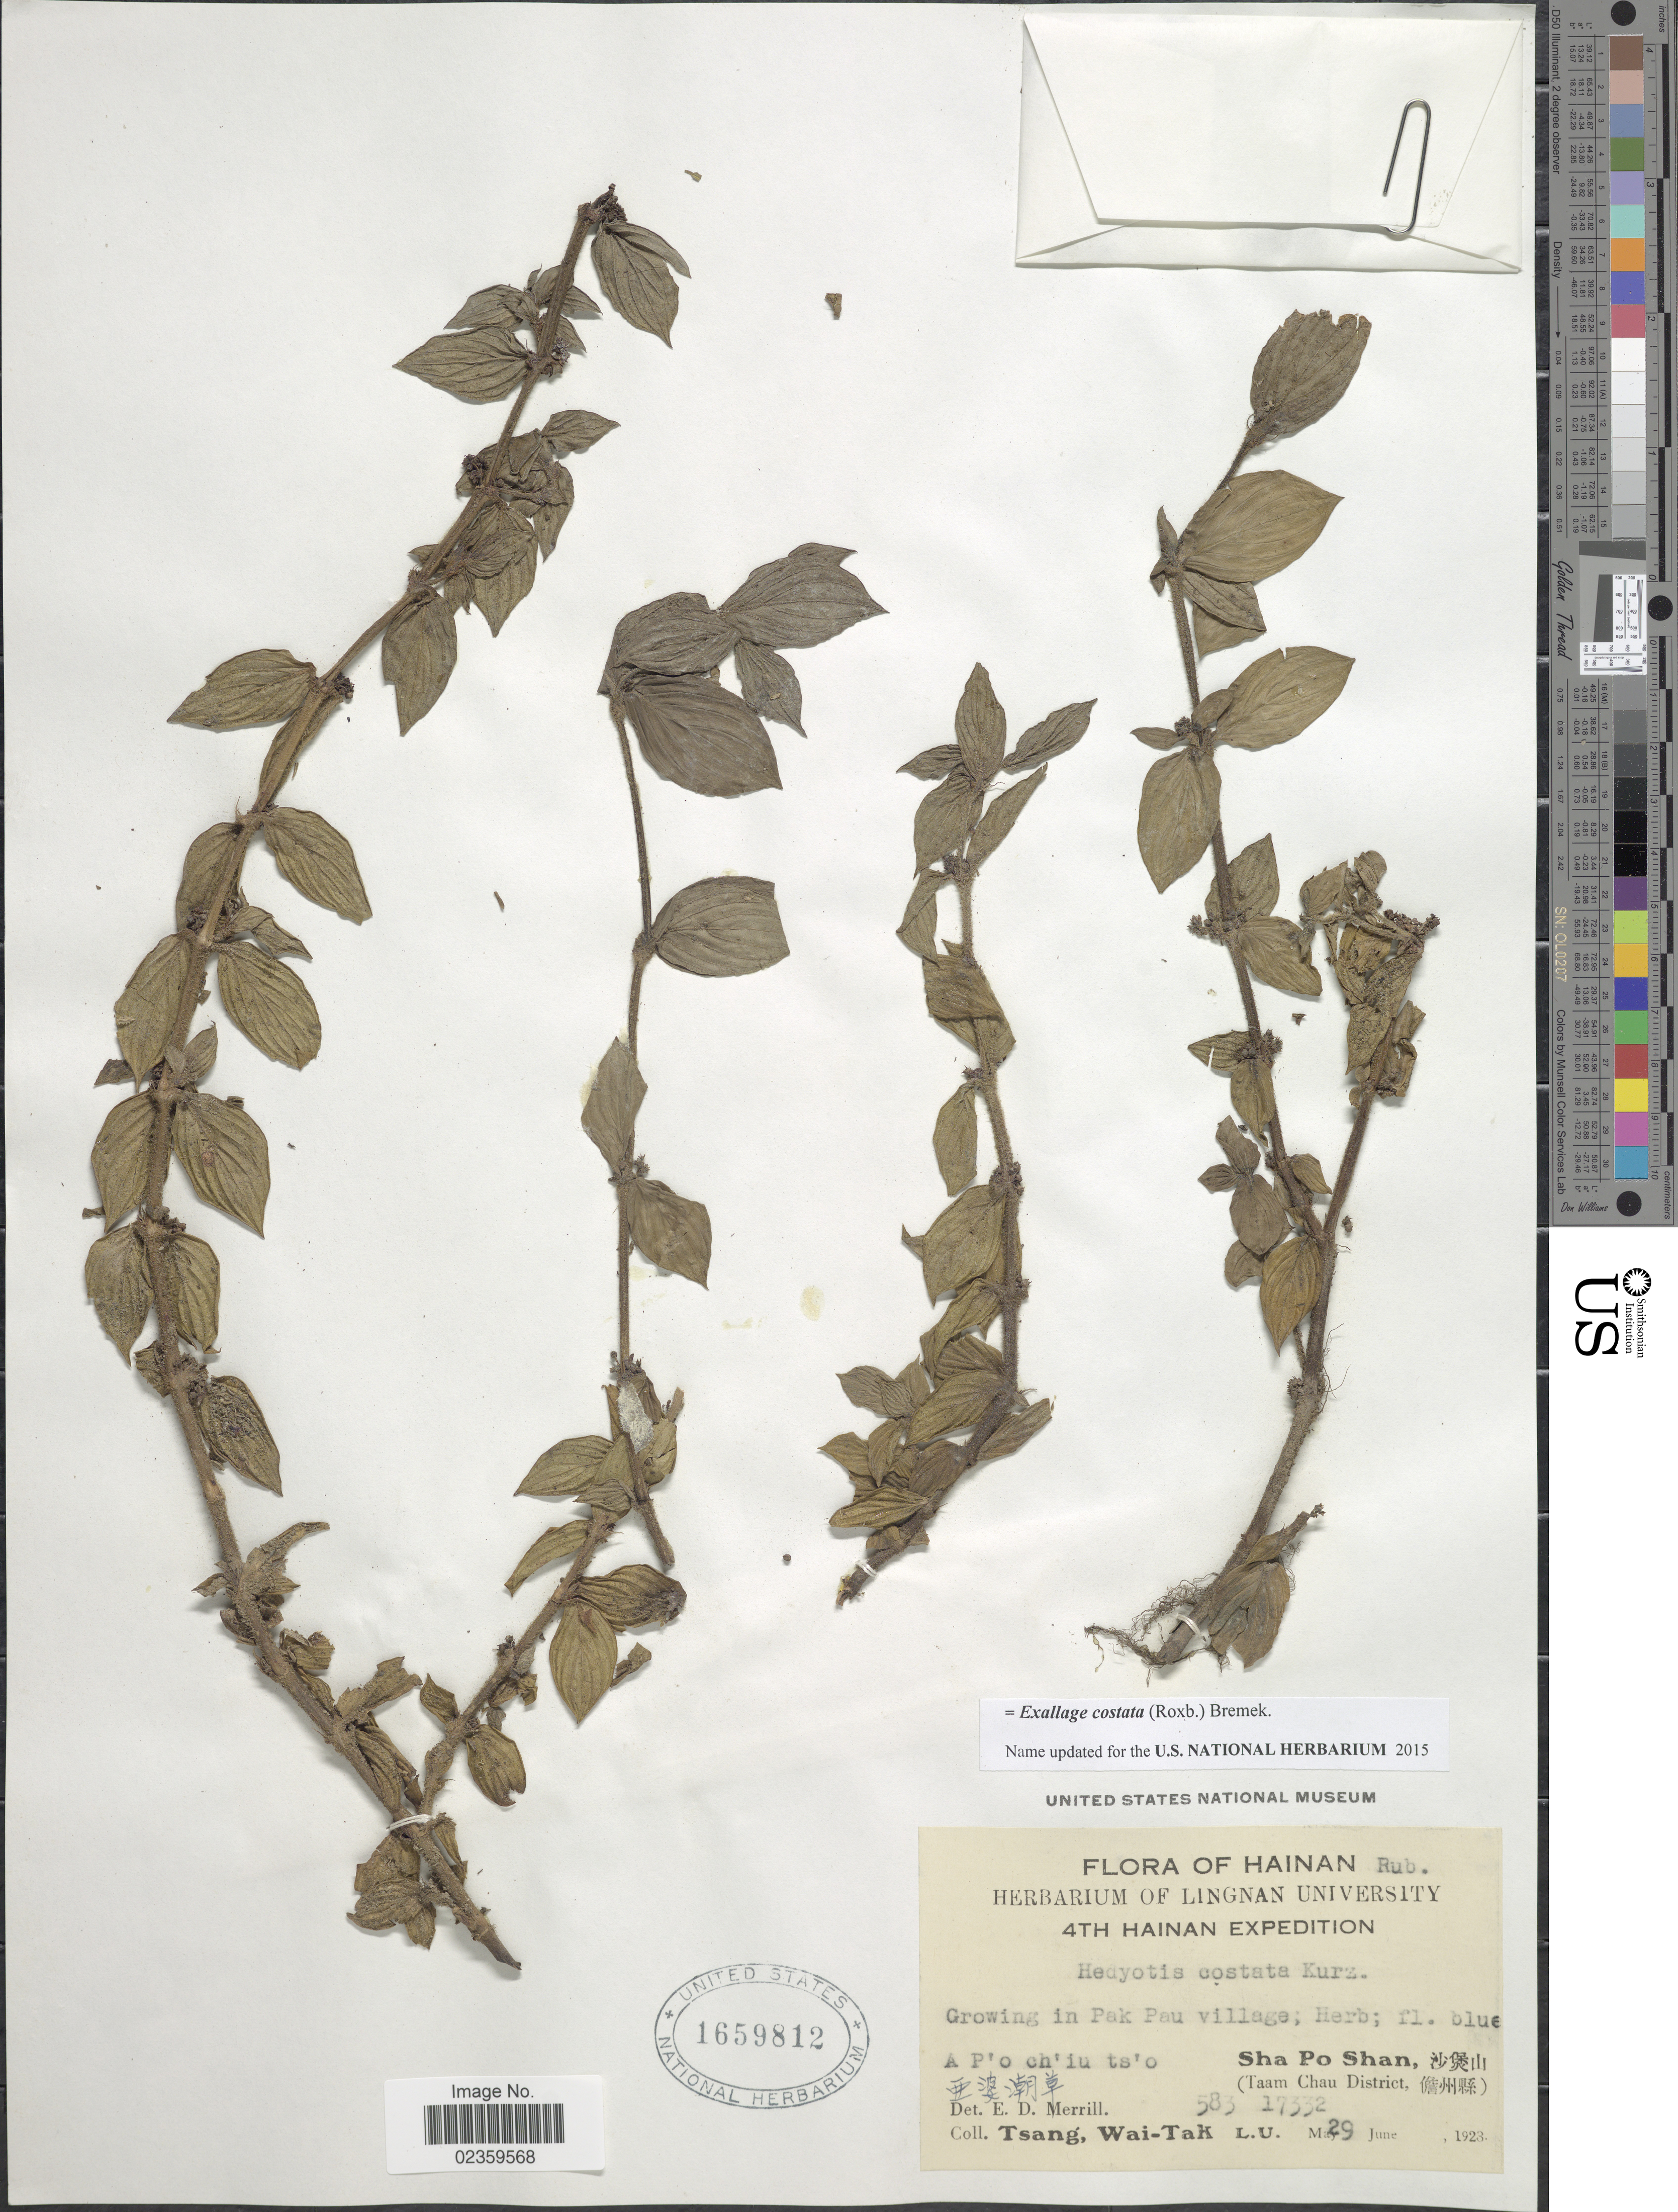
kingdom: Plantae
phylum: Tracheophyta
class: Magnoliopsida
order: Gentianales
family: Rubiaceae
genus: Exallage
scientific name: Exallage costata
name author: (Roxb.) Bremek.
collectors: W. T. Tsang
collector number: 583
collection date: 1923-05-29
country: China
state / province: Hainan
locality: Growing in Pak Pau village. Sha Po Shan. (Taam Chau District). A P'o ch'iu ts'o.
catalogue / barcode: US 1659812